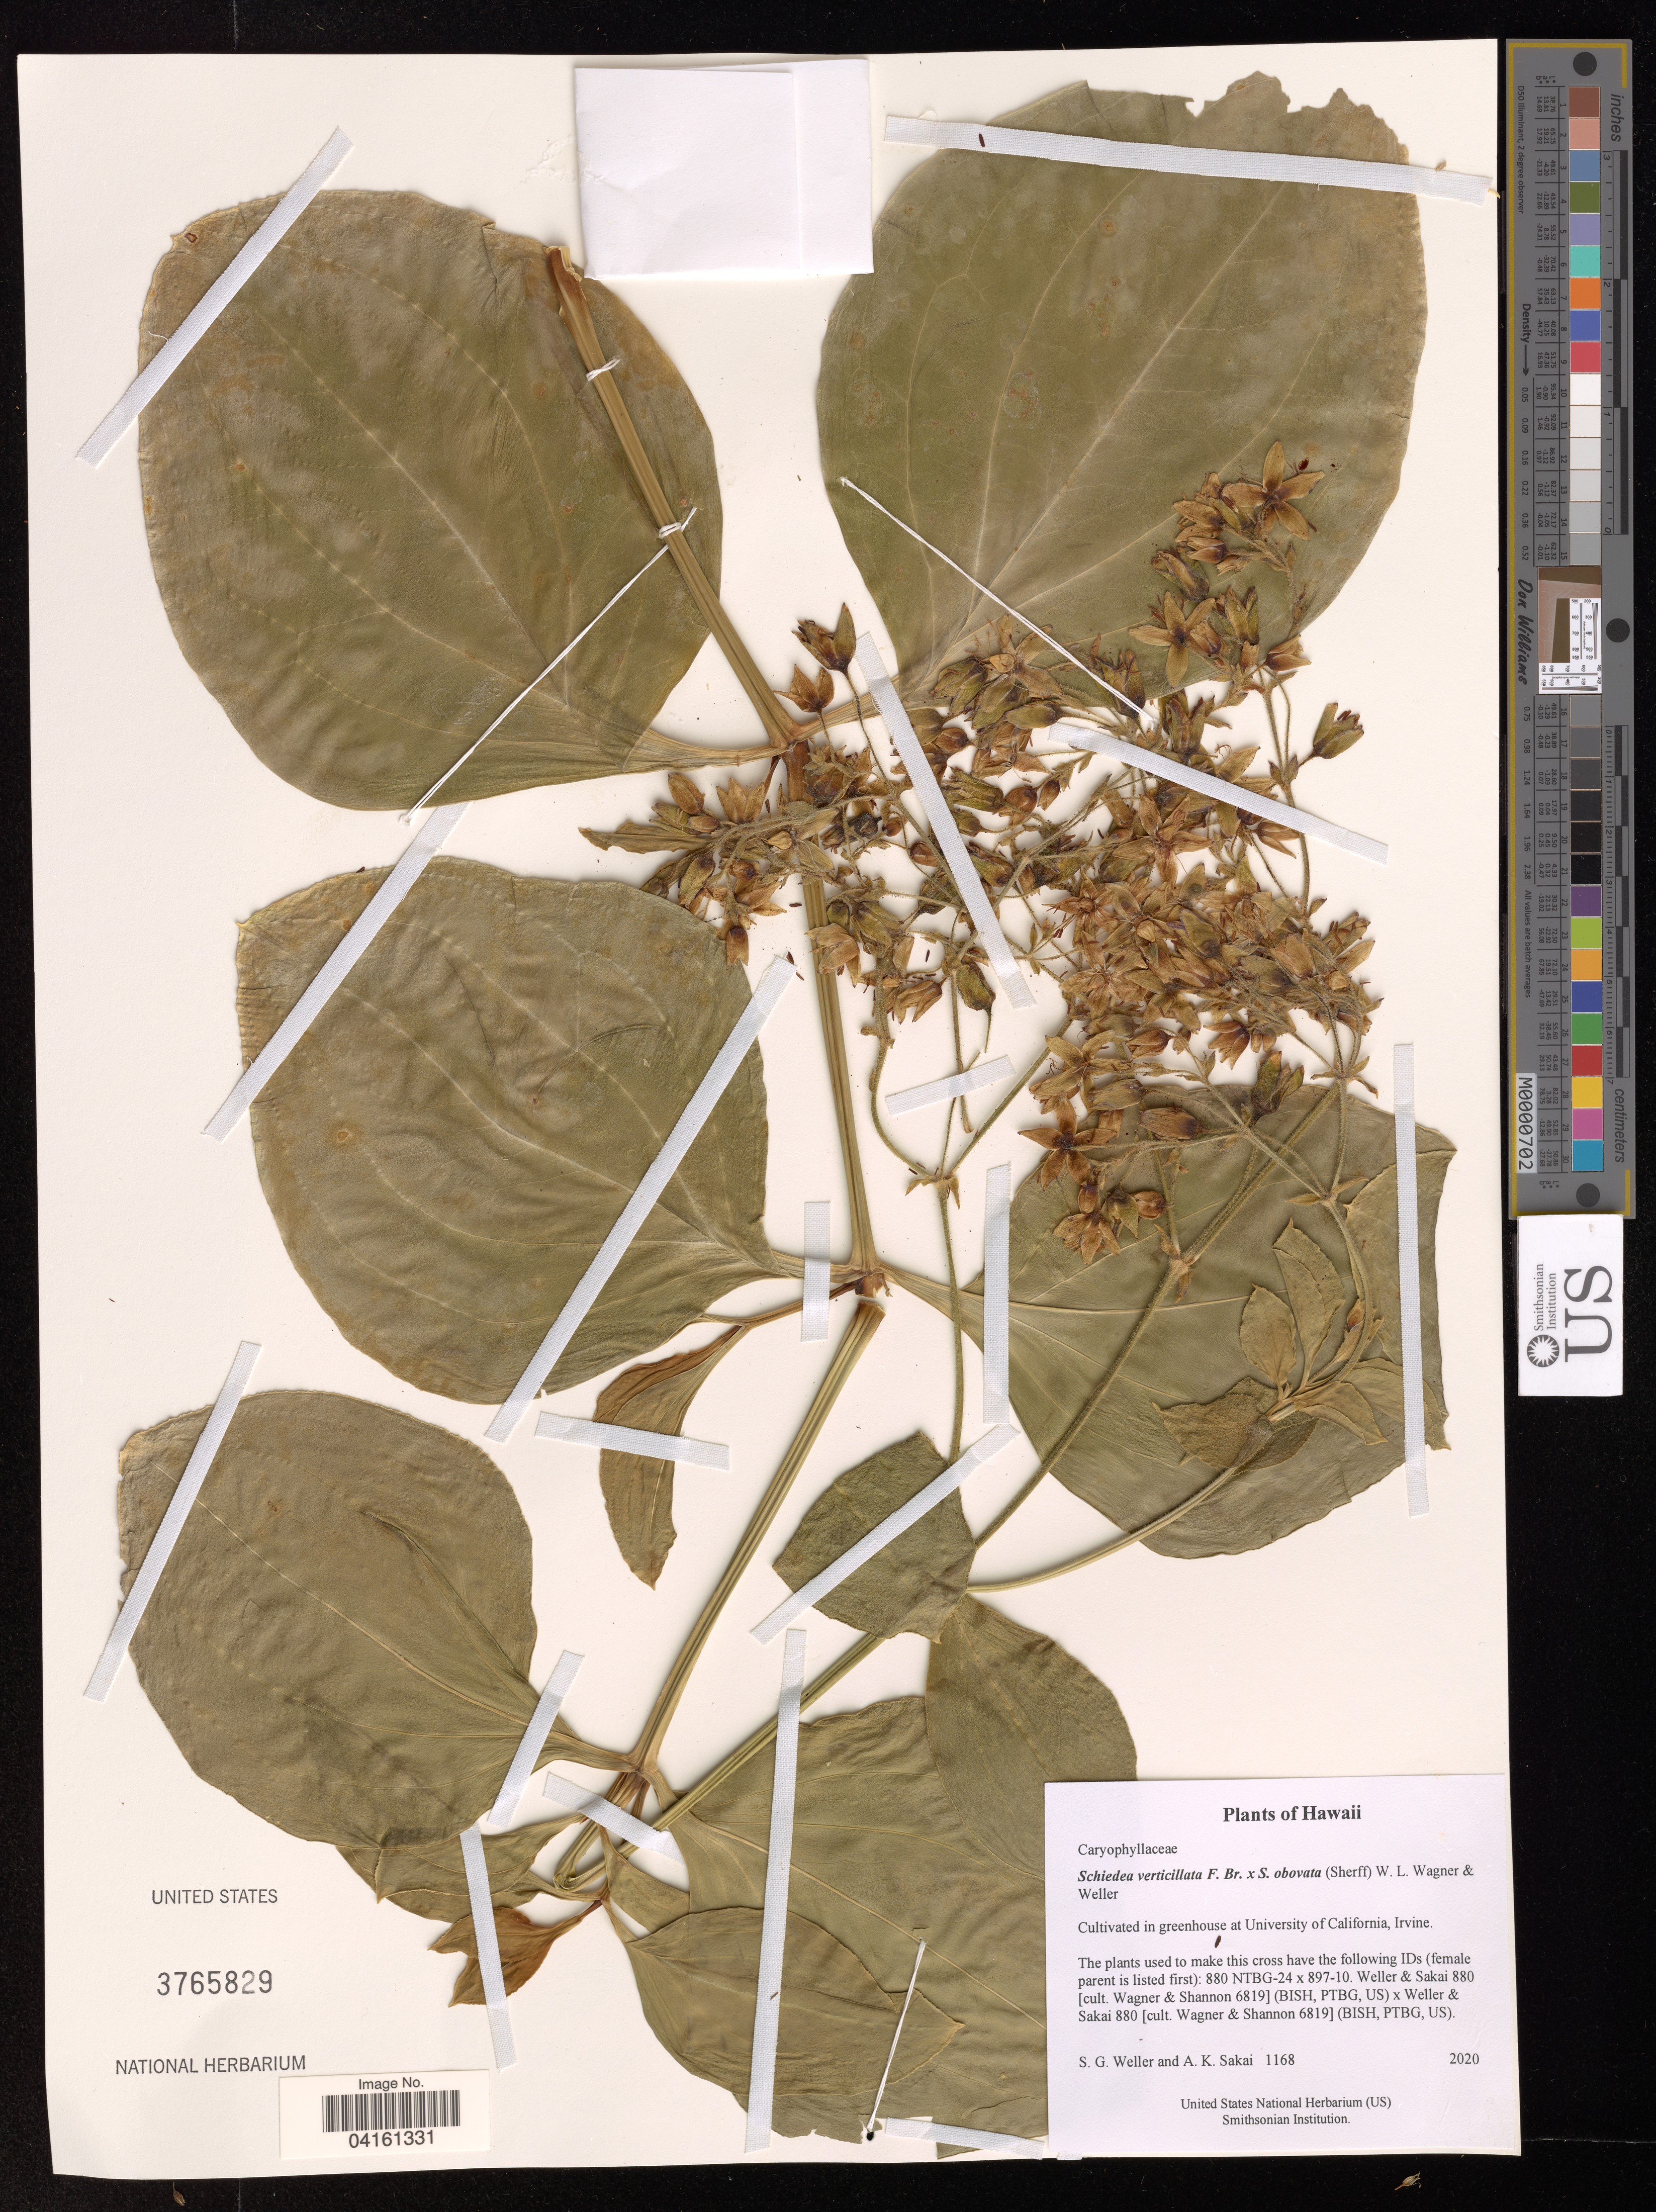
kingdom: Plantae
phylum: Tracheophyta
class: Magnoliopsida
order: Caryophyllales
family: Caryophyllaceae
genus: Schiedea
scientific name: Schiedea obovata x S. verticillata F. Br. in Christoph. & Caum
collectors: S. G. Weller & A. Sakai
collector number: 1168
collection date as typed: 2020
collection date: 2020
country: United States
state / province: California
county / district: Orange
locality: Cultivated in greenhouse at University of California, Irvine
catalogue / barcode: US 3765829